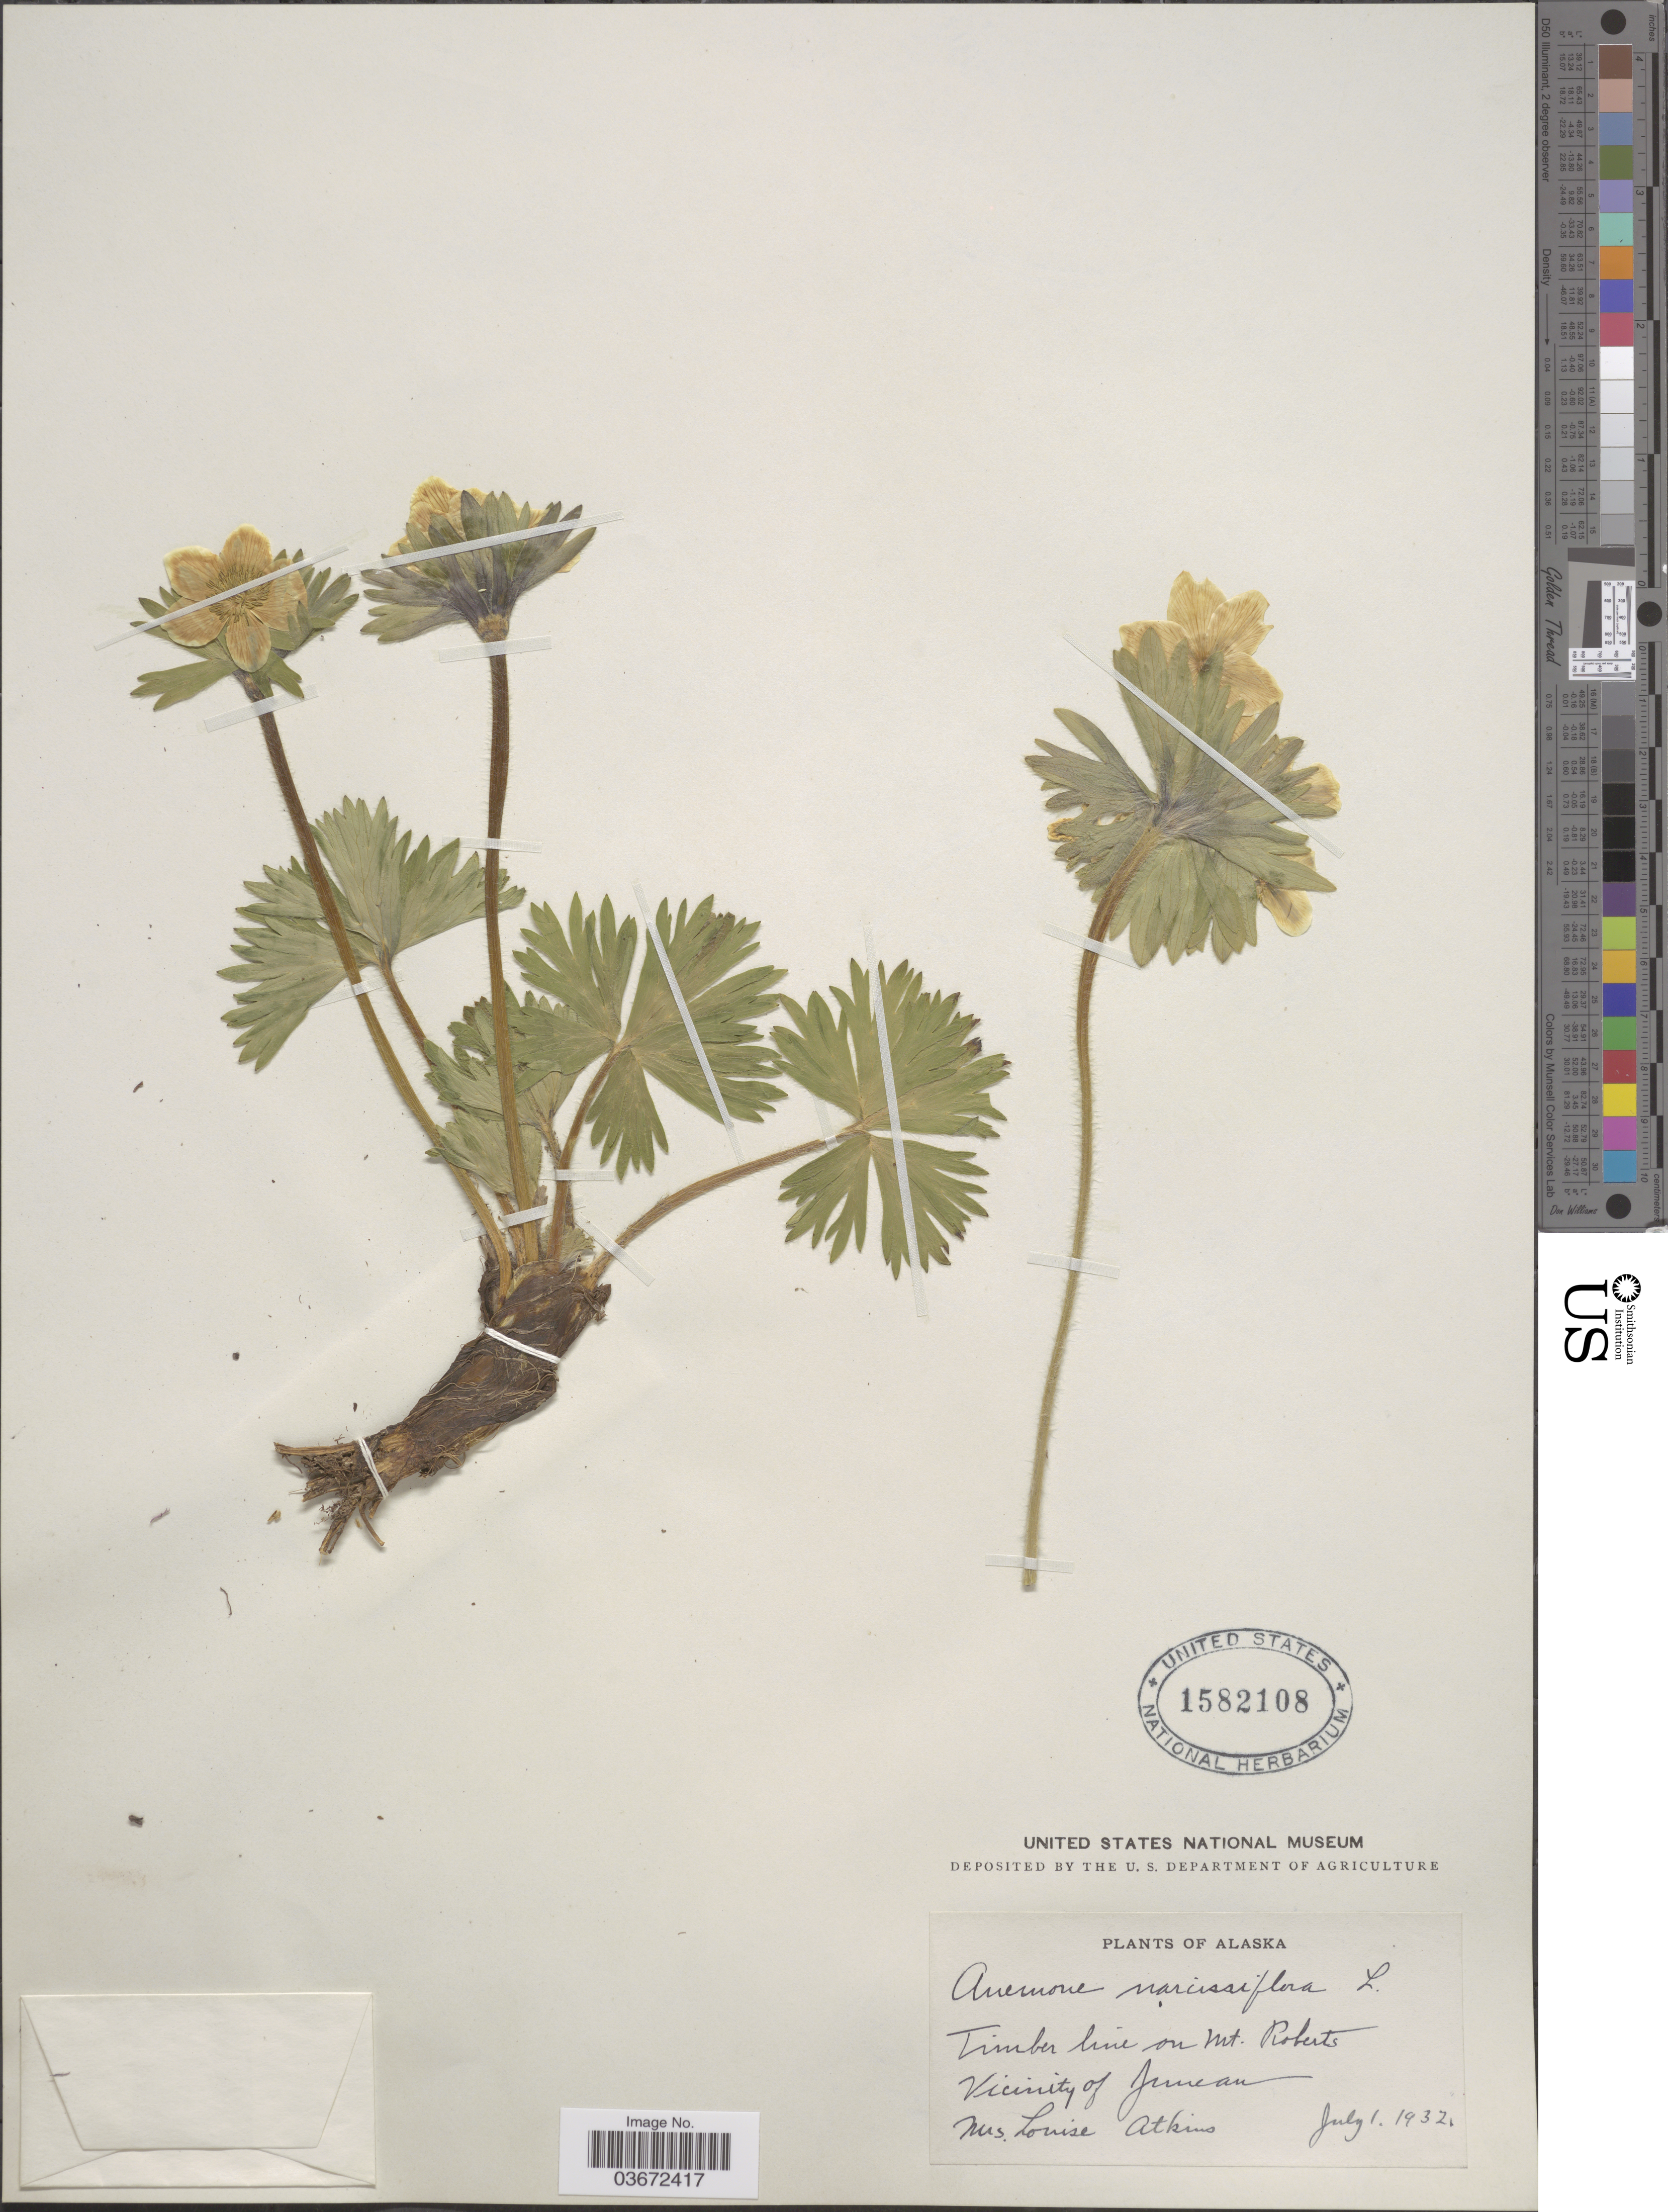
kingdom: Plantae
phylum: Tracheophyta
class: Magnoliopsida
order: Ranunculales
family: Ranunculaceae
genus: Anemone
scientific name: Anemone narcissiflora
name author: L.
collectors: L. Atkins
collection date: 1932-07-01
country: United States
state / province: Alaska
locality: Timber line on Mt. Roberts. Vicinity of Juneau.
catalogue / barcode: US 1582108